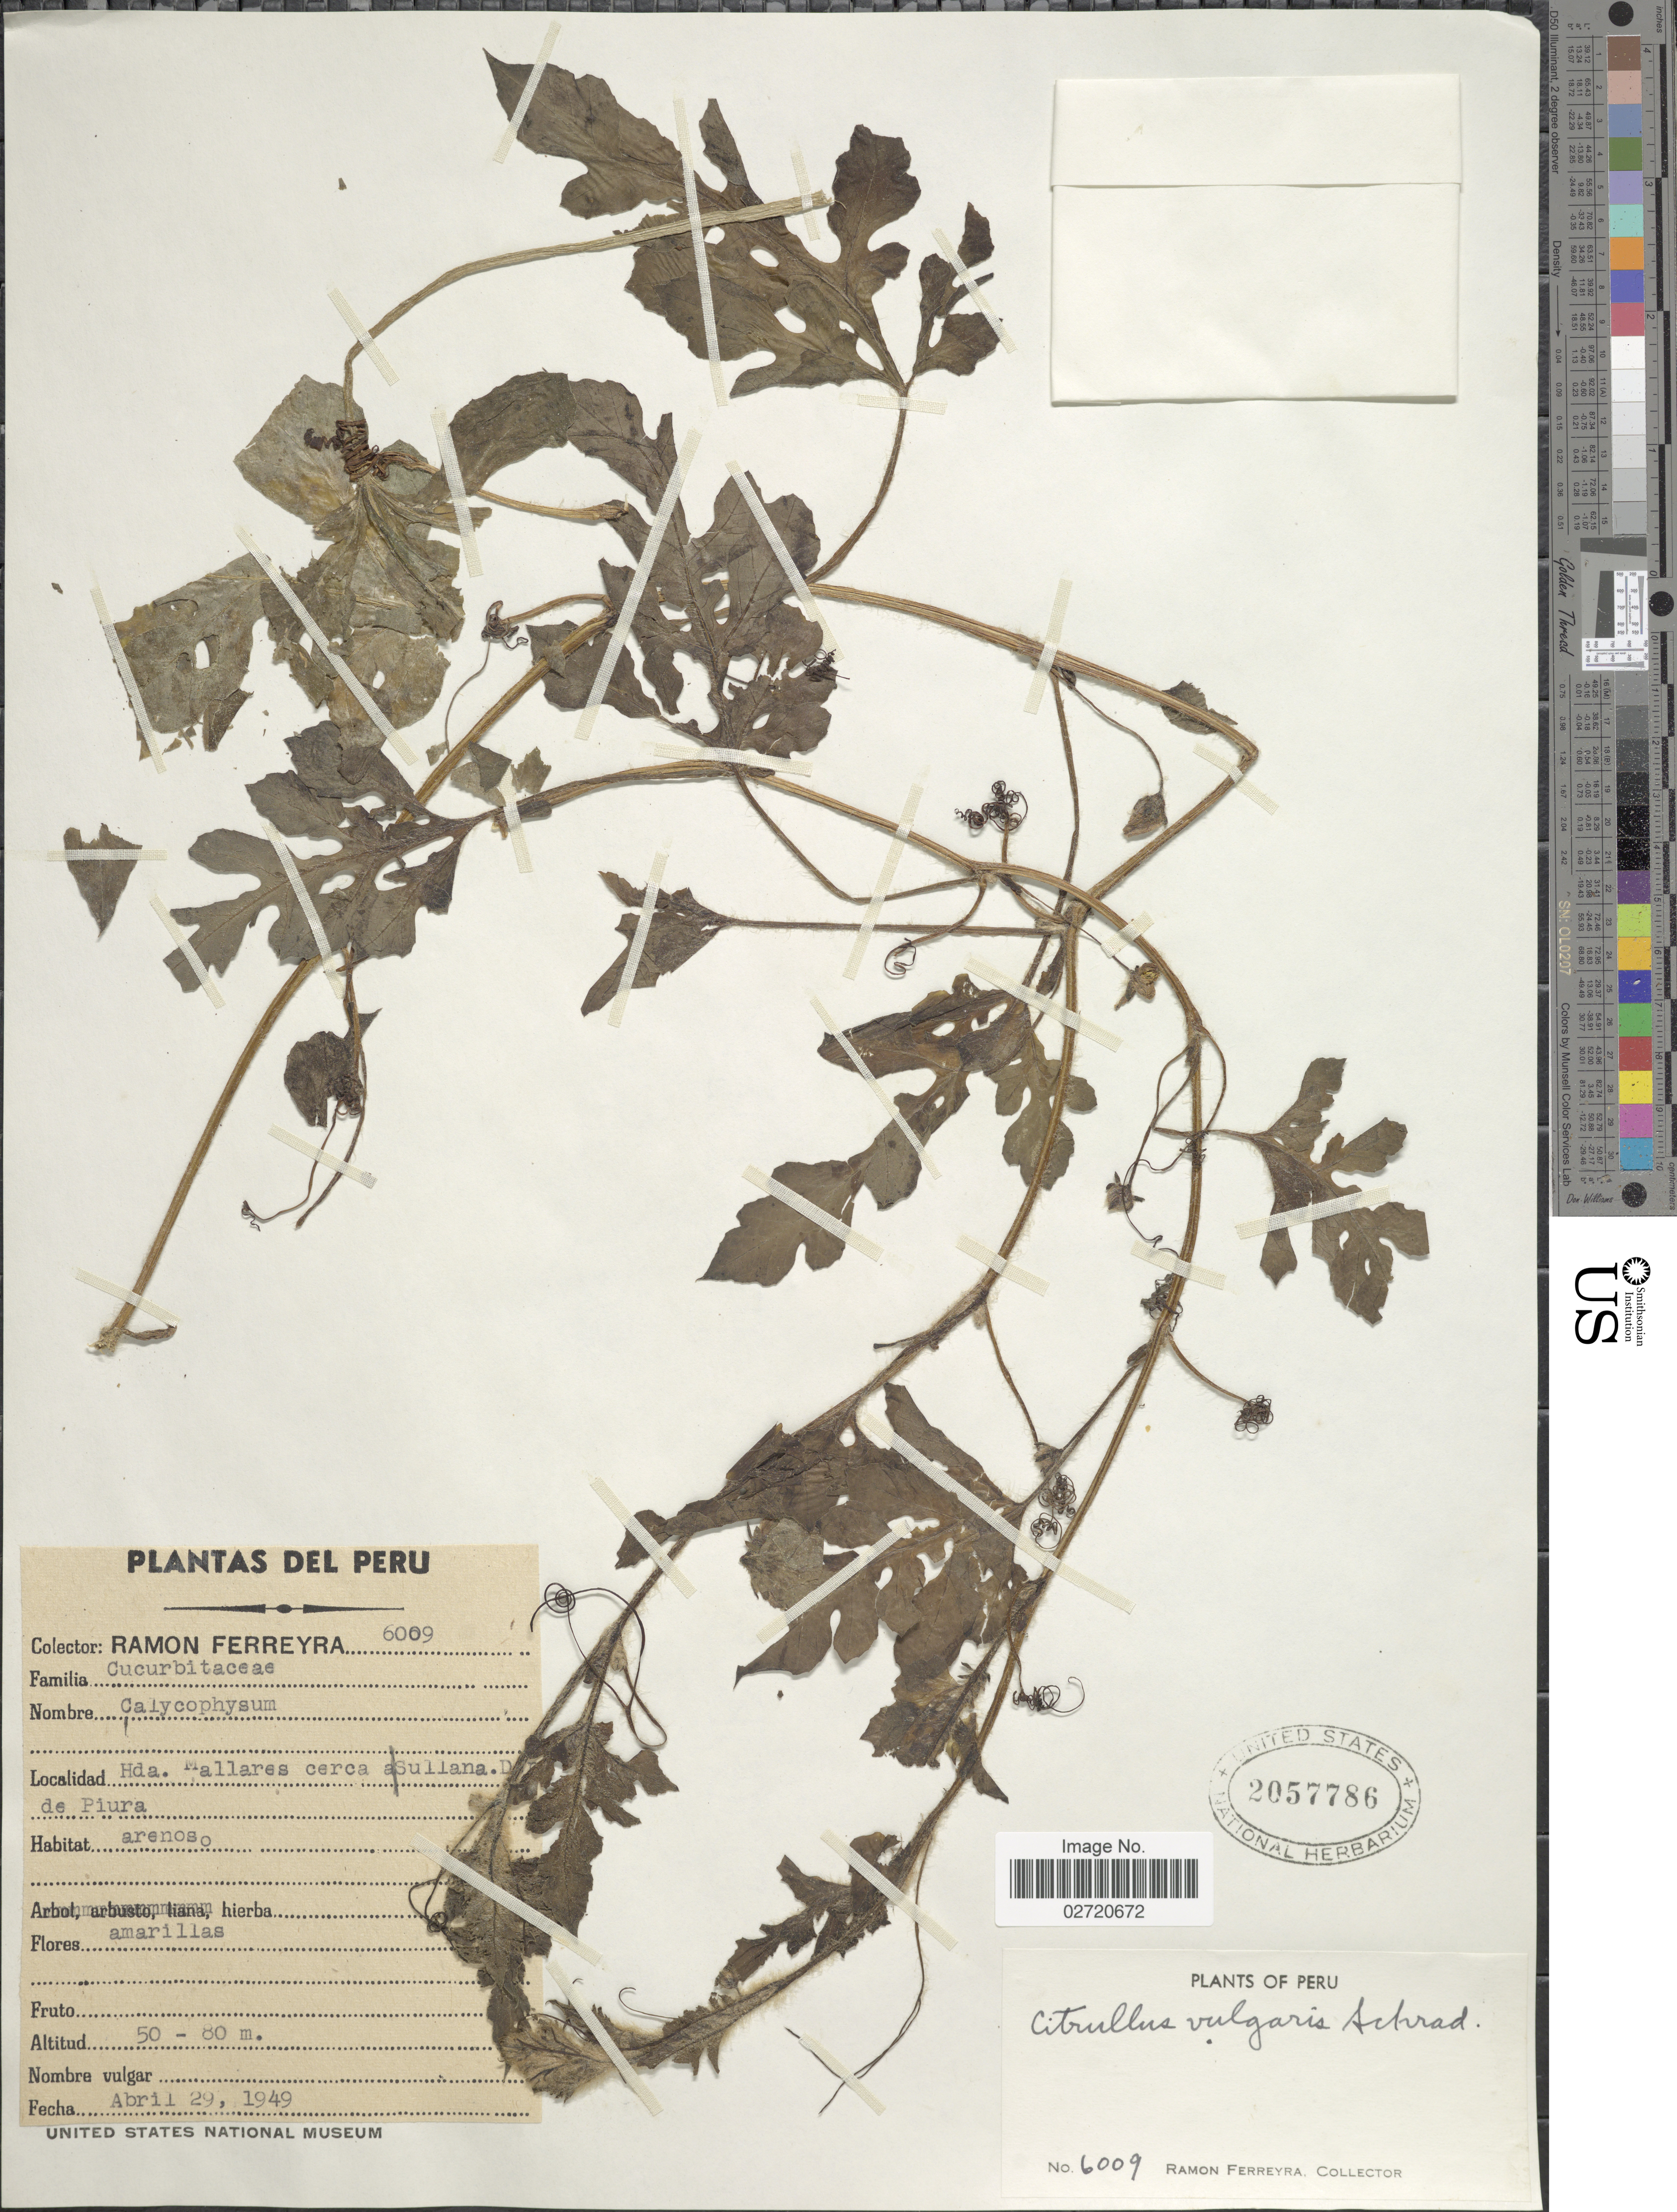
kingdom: Plantae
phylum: Tracheophyta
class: Magnoliopsida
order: Cucurbitales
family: Cucurbitaceae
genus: Citrullus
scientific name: Citrullus lanatus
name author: (Thunb.) Matsum. & Nakai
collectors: R. A. Ferreyra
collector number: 6009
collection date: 1949-04-29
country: Peru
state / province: Piura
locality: Hda. Mallares cerca a Sullana. Dep de Piura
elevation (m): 50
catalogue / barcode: US 2057786